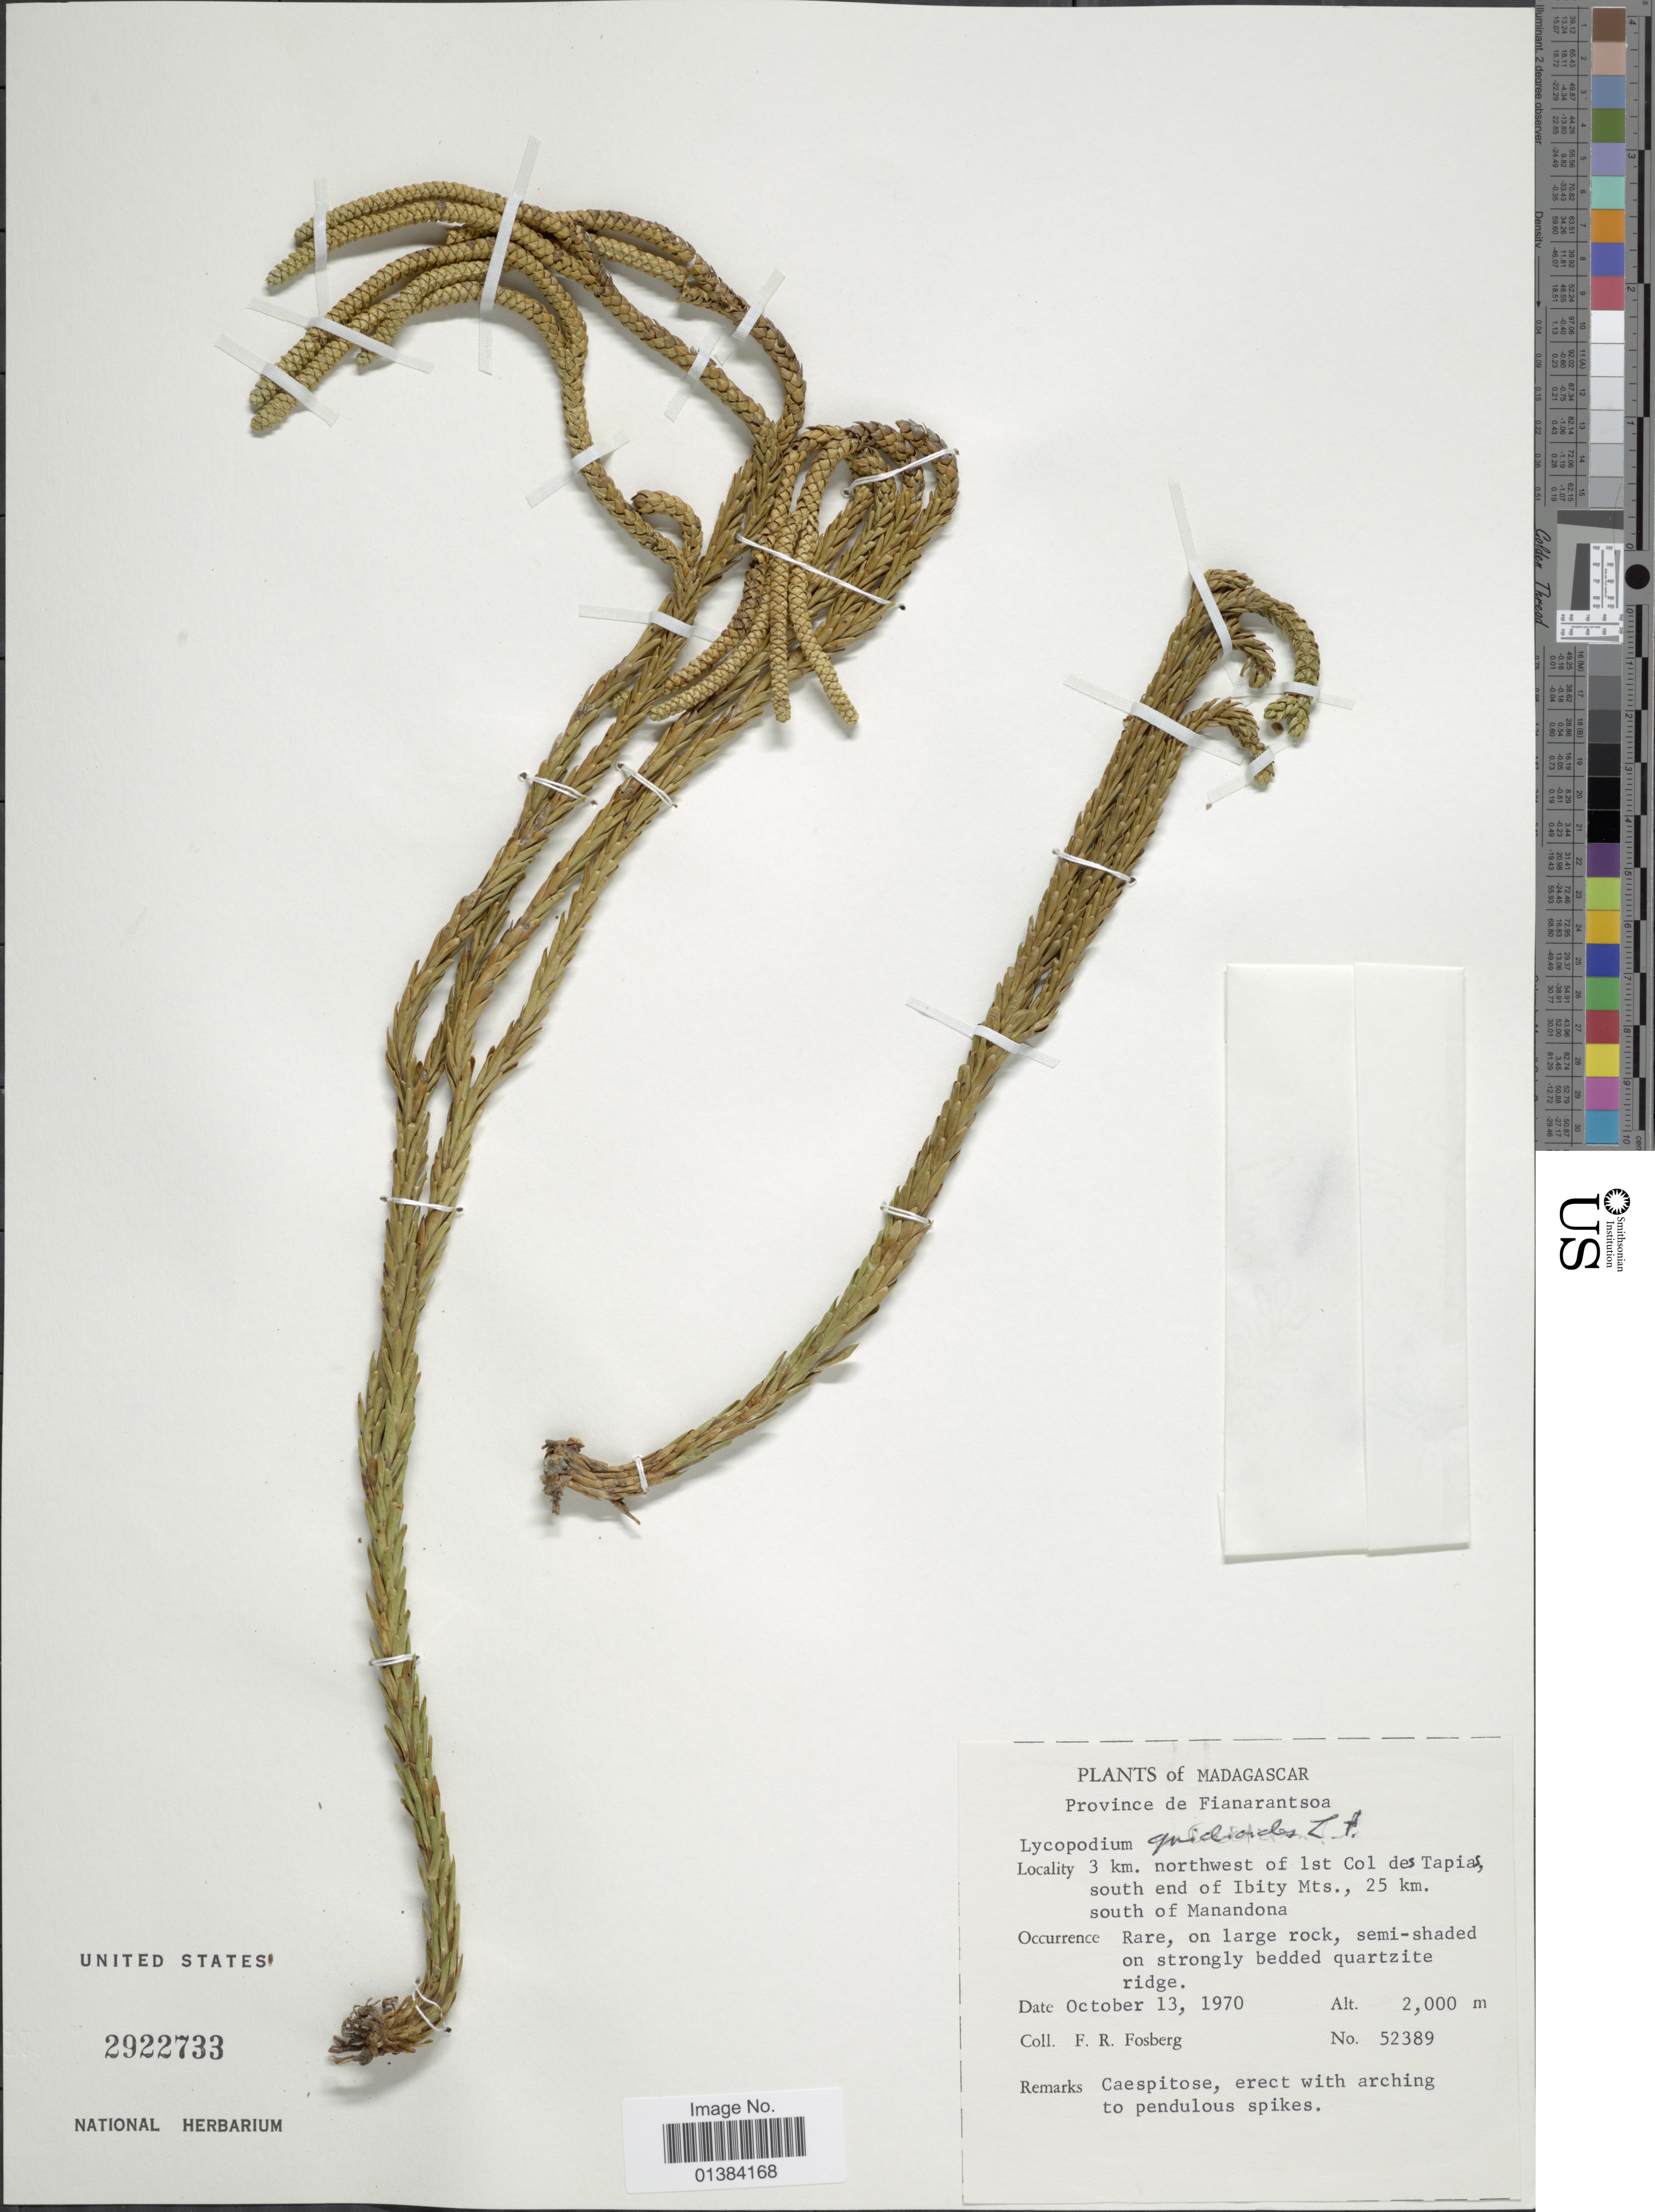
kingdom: Plantae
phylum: Tracheophyta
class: Lycopodiopsida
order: Lycopodiales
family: Lycopodiaceae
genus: Phlegmariurus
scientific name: Phlegmariurus gnidioides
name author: (L. f.) A. R. Field & Bostock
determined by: Field, A. R.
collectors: F. R. Fosberg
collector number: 52389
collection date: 1970-10-13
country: Madagascar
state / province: Amoron'i Mania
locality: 3 km. northwest of 1st Col des Tapias, south end of Ibity Mts., 25 km. south of Manandona.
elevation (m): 2000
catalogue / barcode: US 2922733